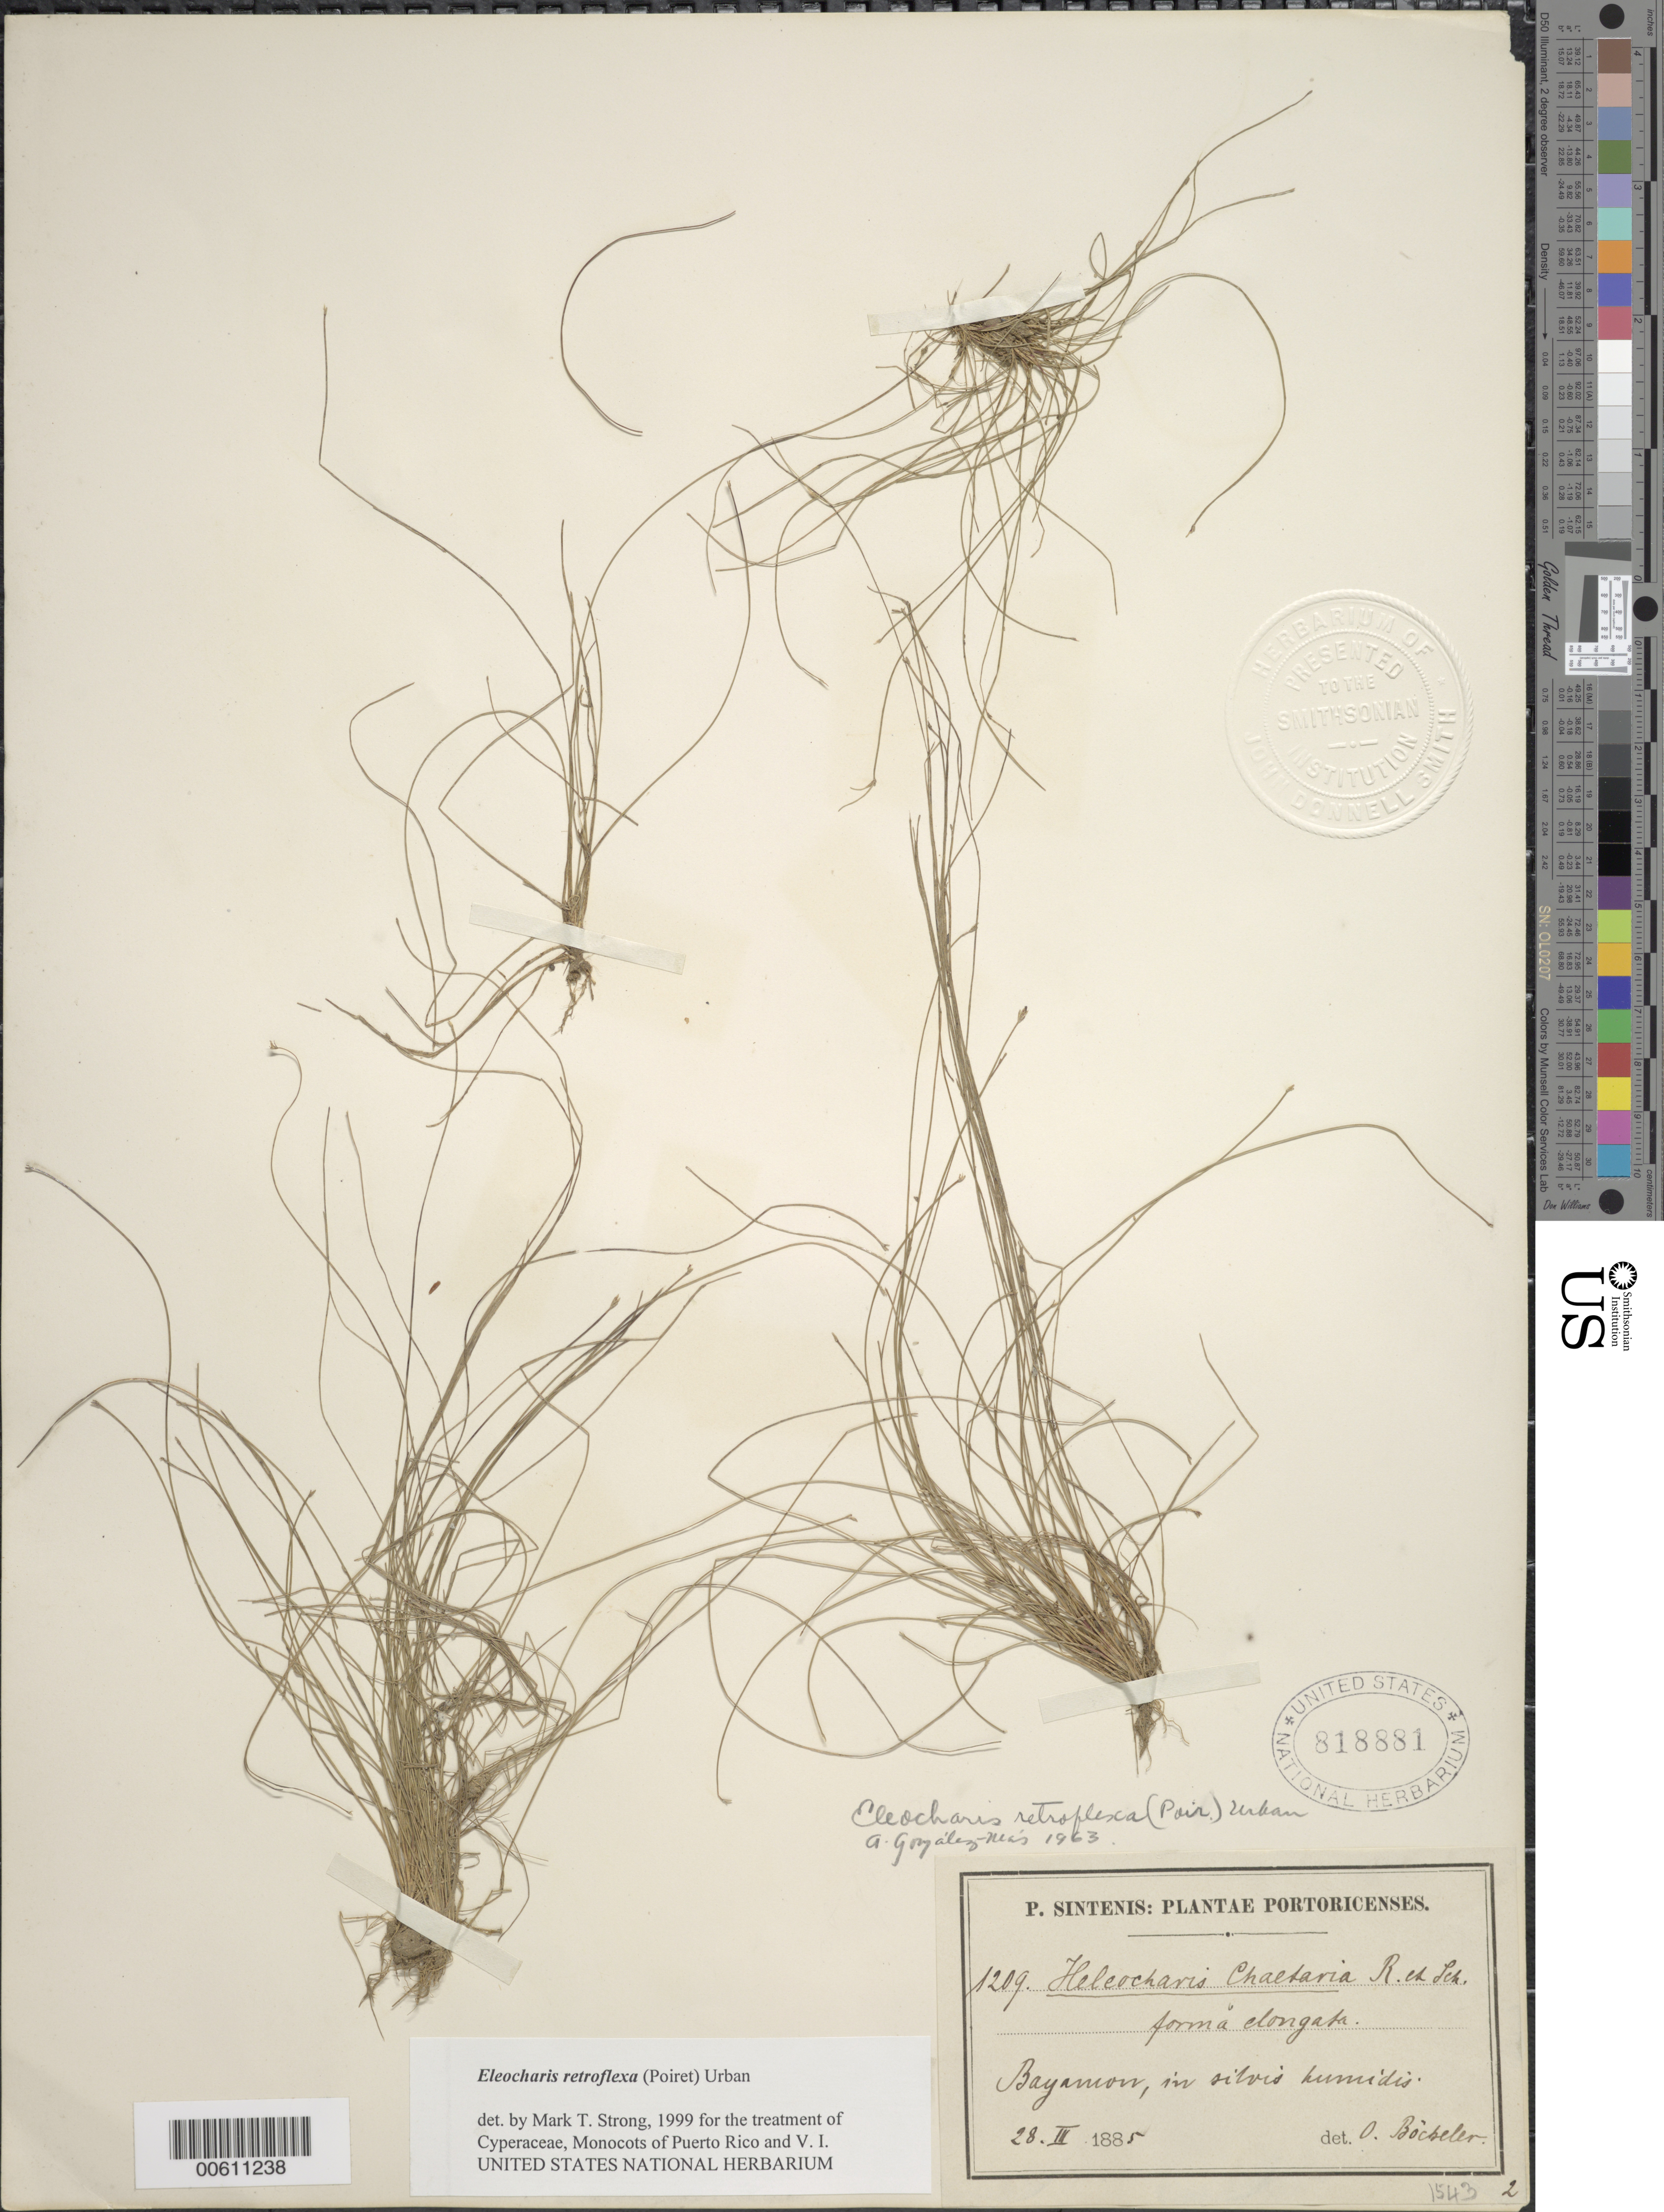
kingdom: Plantae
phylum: Tracheophyta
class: Liliopsida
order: Poales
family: Cyperaceae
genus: Eleocharis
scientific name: Eleocharis retroflexa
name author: (Poir.) Urb.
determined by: Strong, M. T., (US), Smithsonian Institution - National Museum of Natural History (UNITED STATES)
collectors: P. Sintenis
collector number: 1209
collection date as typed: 28 Mar 1885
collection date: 1885-03-28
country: Puerto Rico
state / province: Bayamón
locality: Bayamón.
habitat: In sylvis humidis.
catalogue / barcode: US 818881